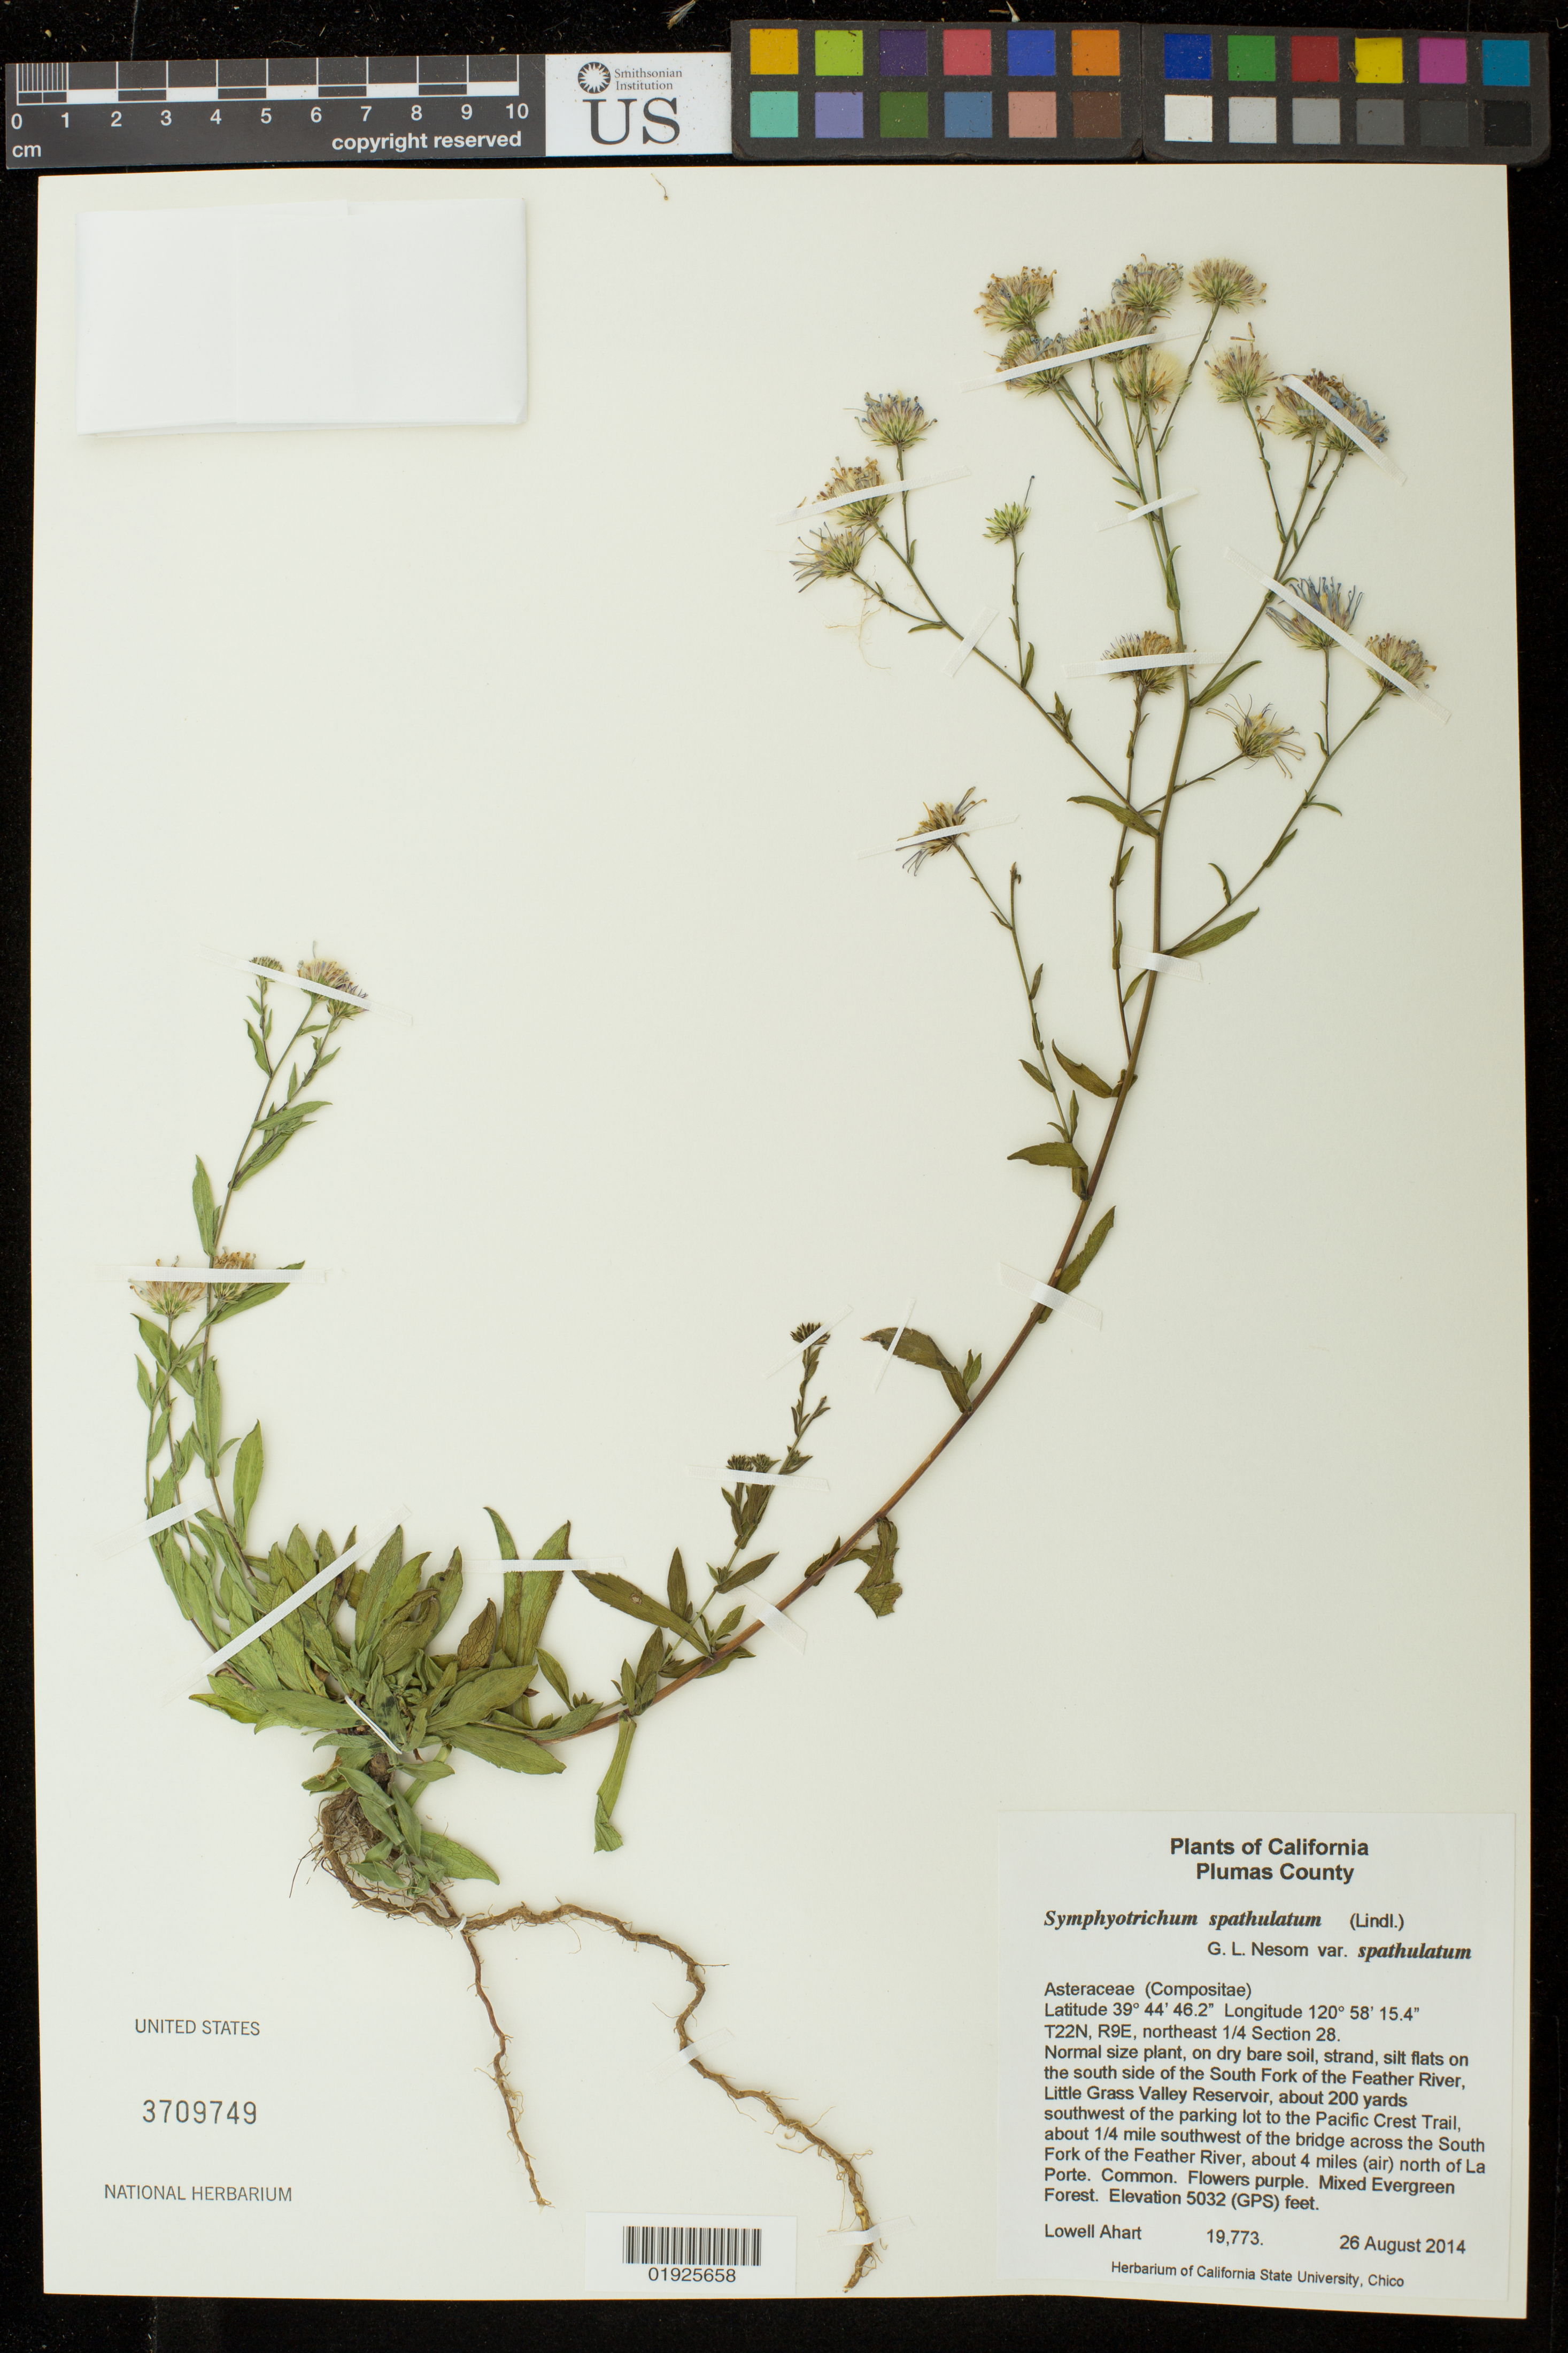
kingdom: Plantae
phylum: Tracheophyta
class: Magnoliopsida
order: Asterales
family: Asteraceae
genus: Symphyotrichum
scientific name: Symphyotrichum spathulatum var. spathulatum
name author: (Lindl.) G.L. Nesom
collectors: L. Ahart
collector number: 19773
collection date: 2014-08-26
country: United States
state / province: California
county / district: Plumas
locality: South side of the South Fork of the Feather River, Little Grass Valley Reservoir, about 200 yards southwest of the parking lot to the Pacific Crest trail, about 1/4 mile southwest of the bridge across the South Fork of the Feather River, about 4 miles (air) north of La Porte.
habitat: On dry bare soil, silt flats. Mixed evergreen forest.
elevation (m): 1534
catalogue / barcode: US 3709749